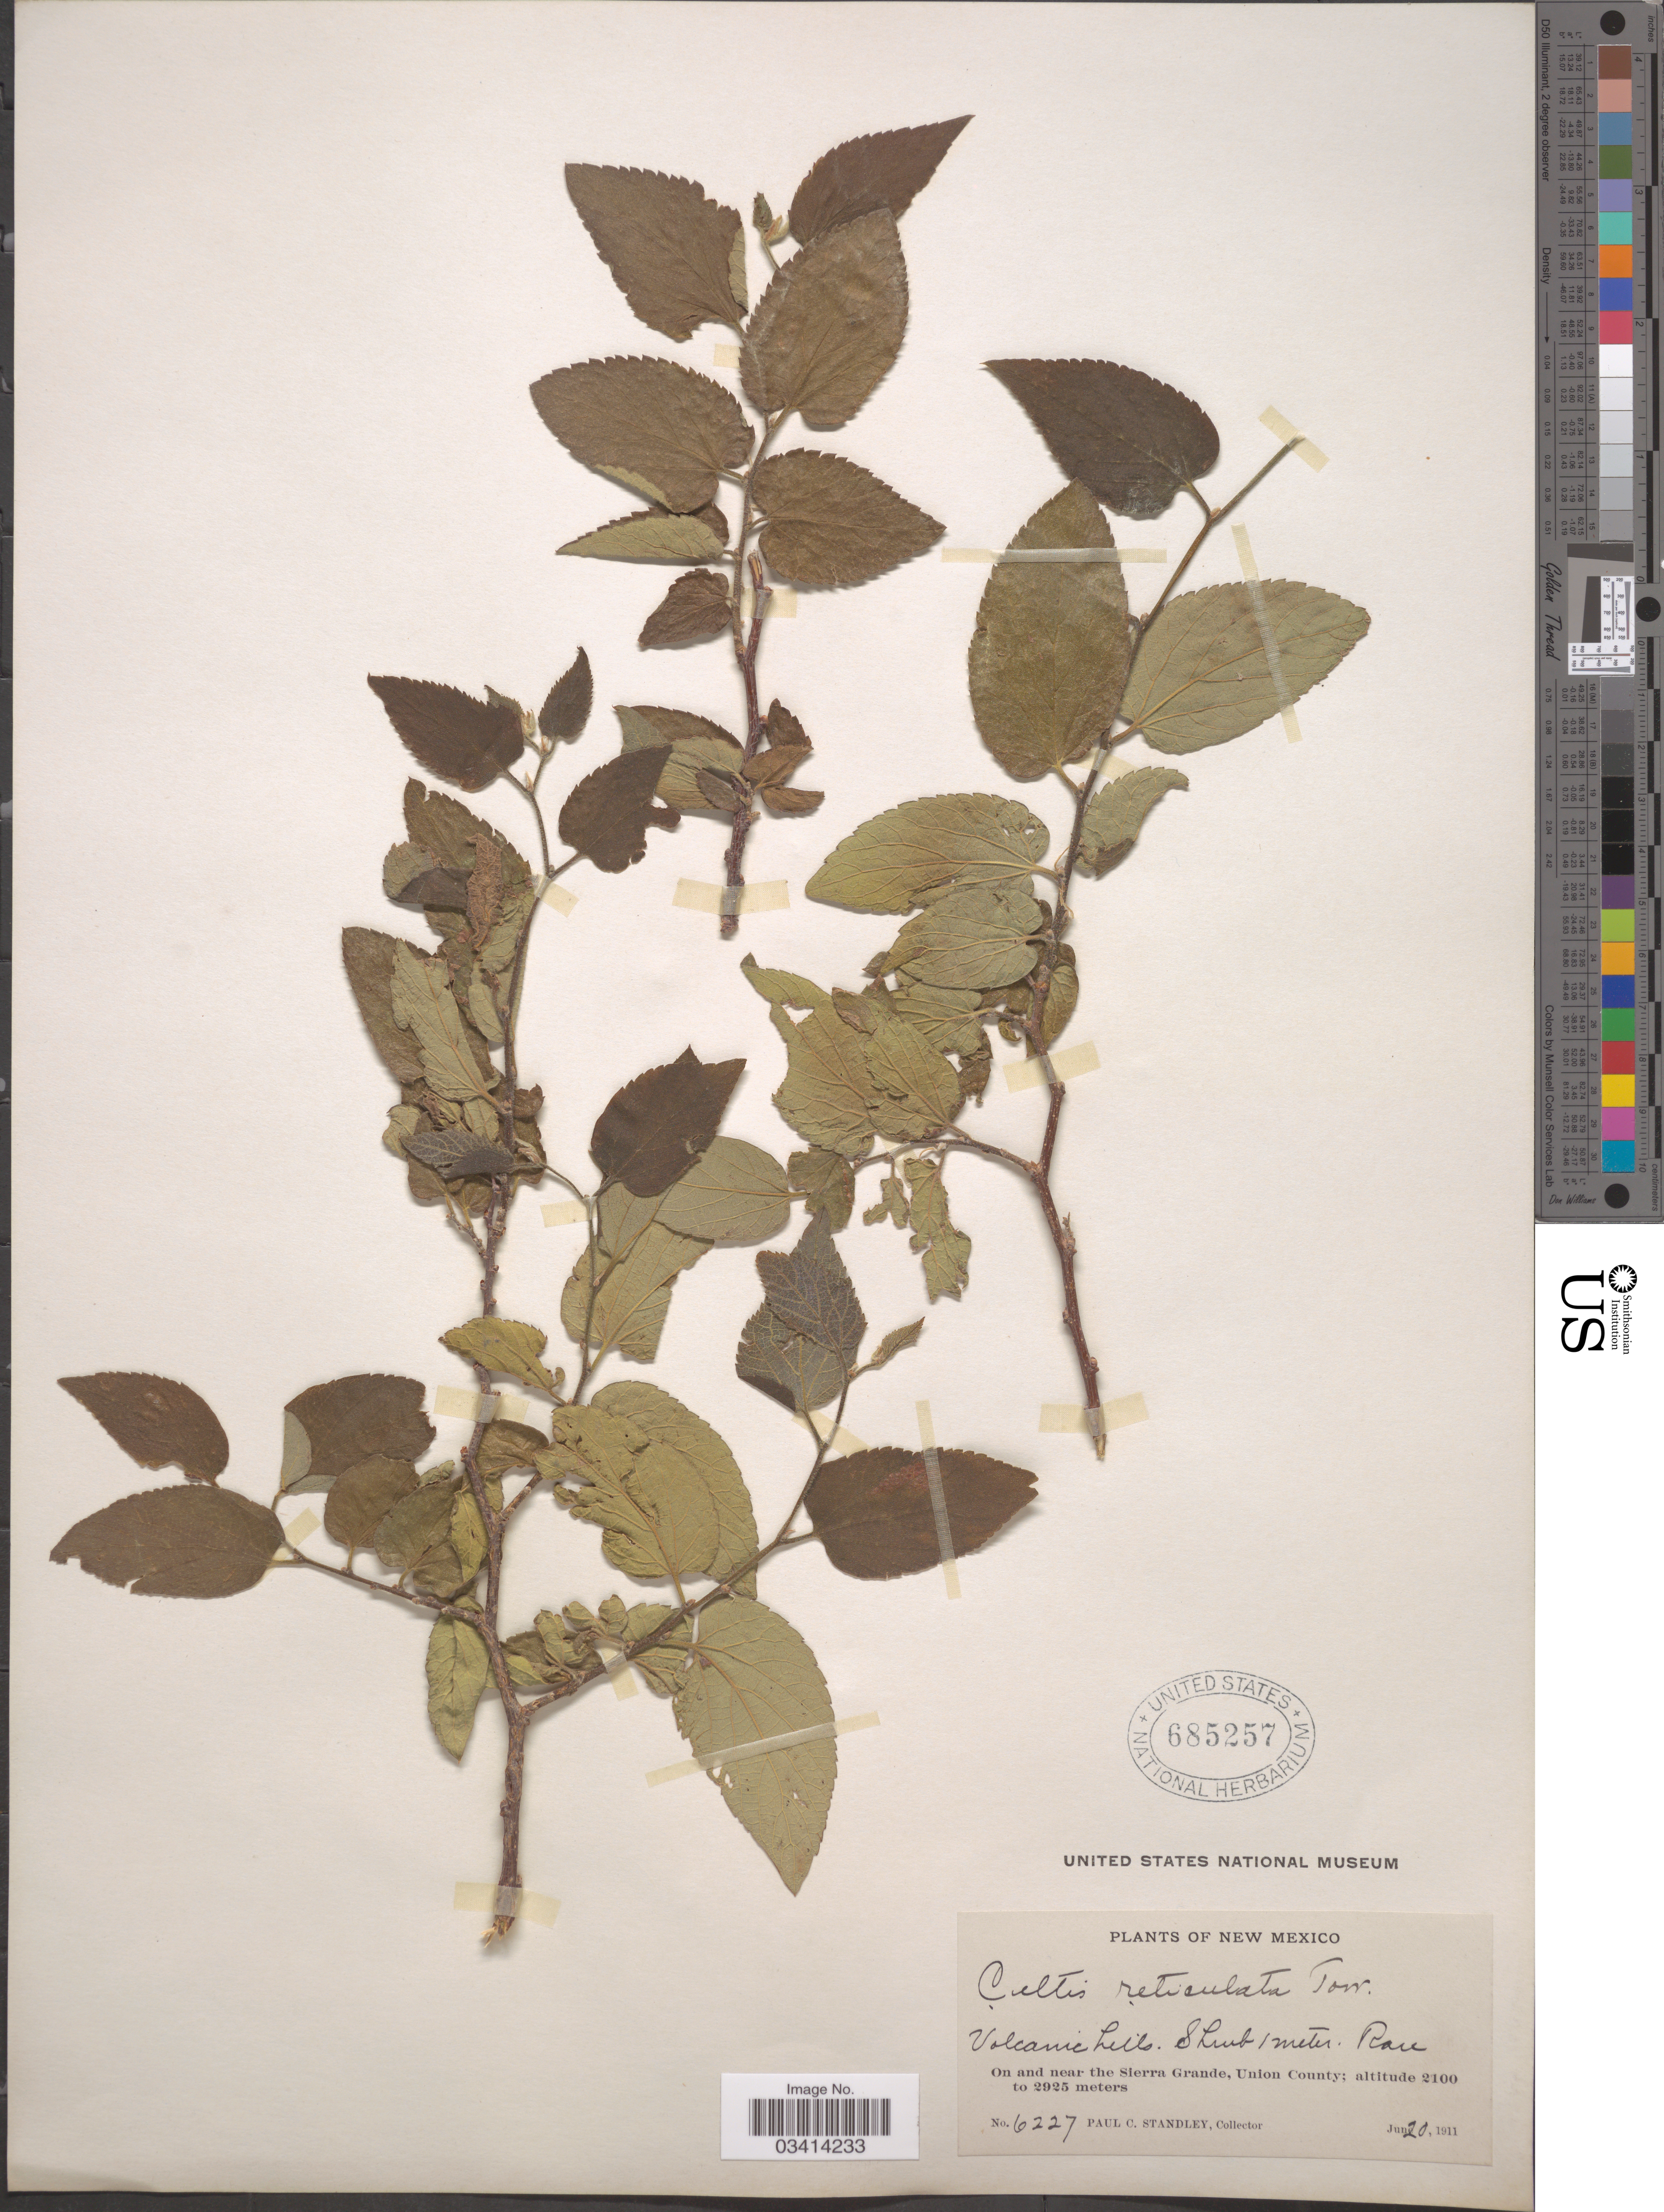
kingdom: Plantae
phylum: Tracheophyta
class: Magnoliopsida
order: Rosales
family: Cannabaceae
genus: Celtis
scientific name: Celtis reticulata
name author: Torr.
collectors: P. C. Standley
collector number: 6227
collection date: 1911-06-20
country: United States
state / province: New Mexico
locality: Volcanic hills. On and near the Sierra Grande, Union County.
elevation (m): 2100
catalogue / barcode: US 685257